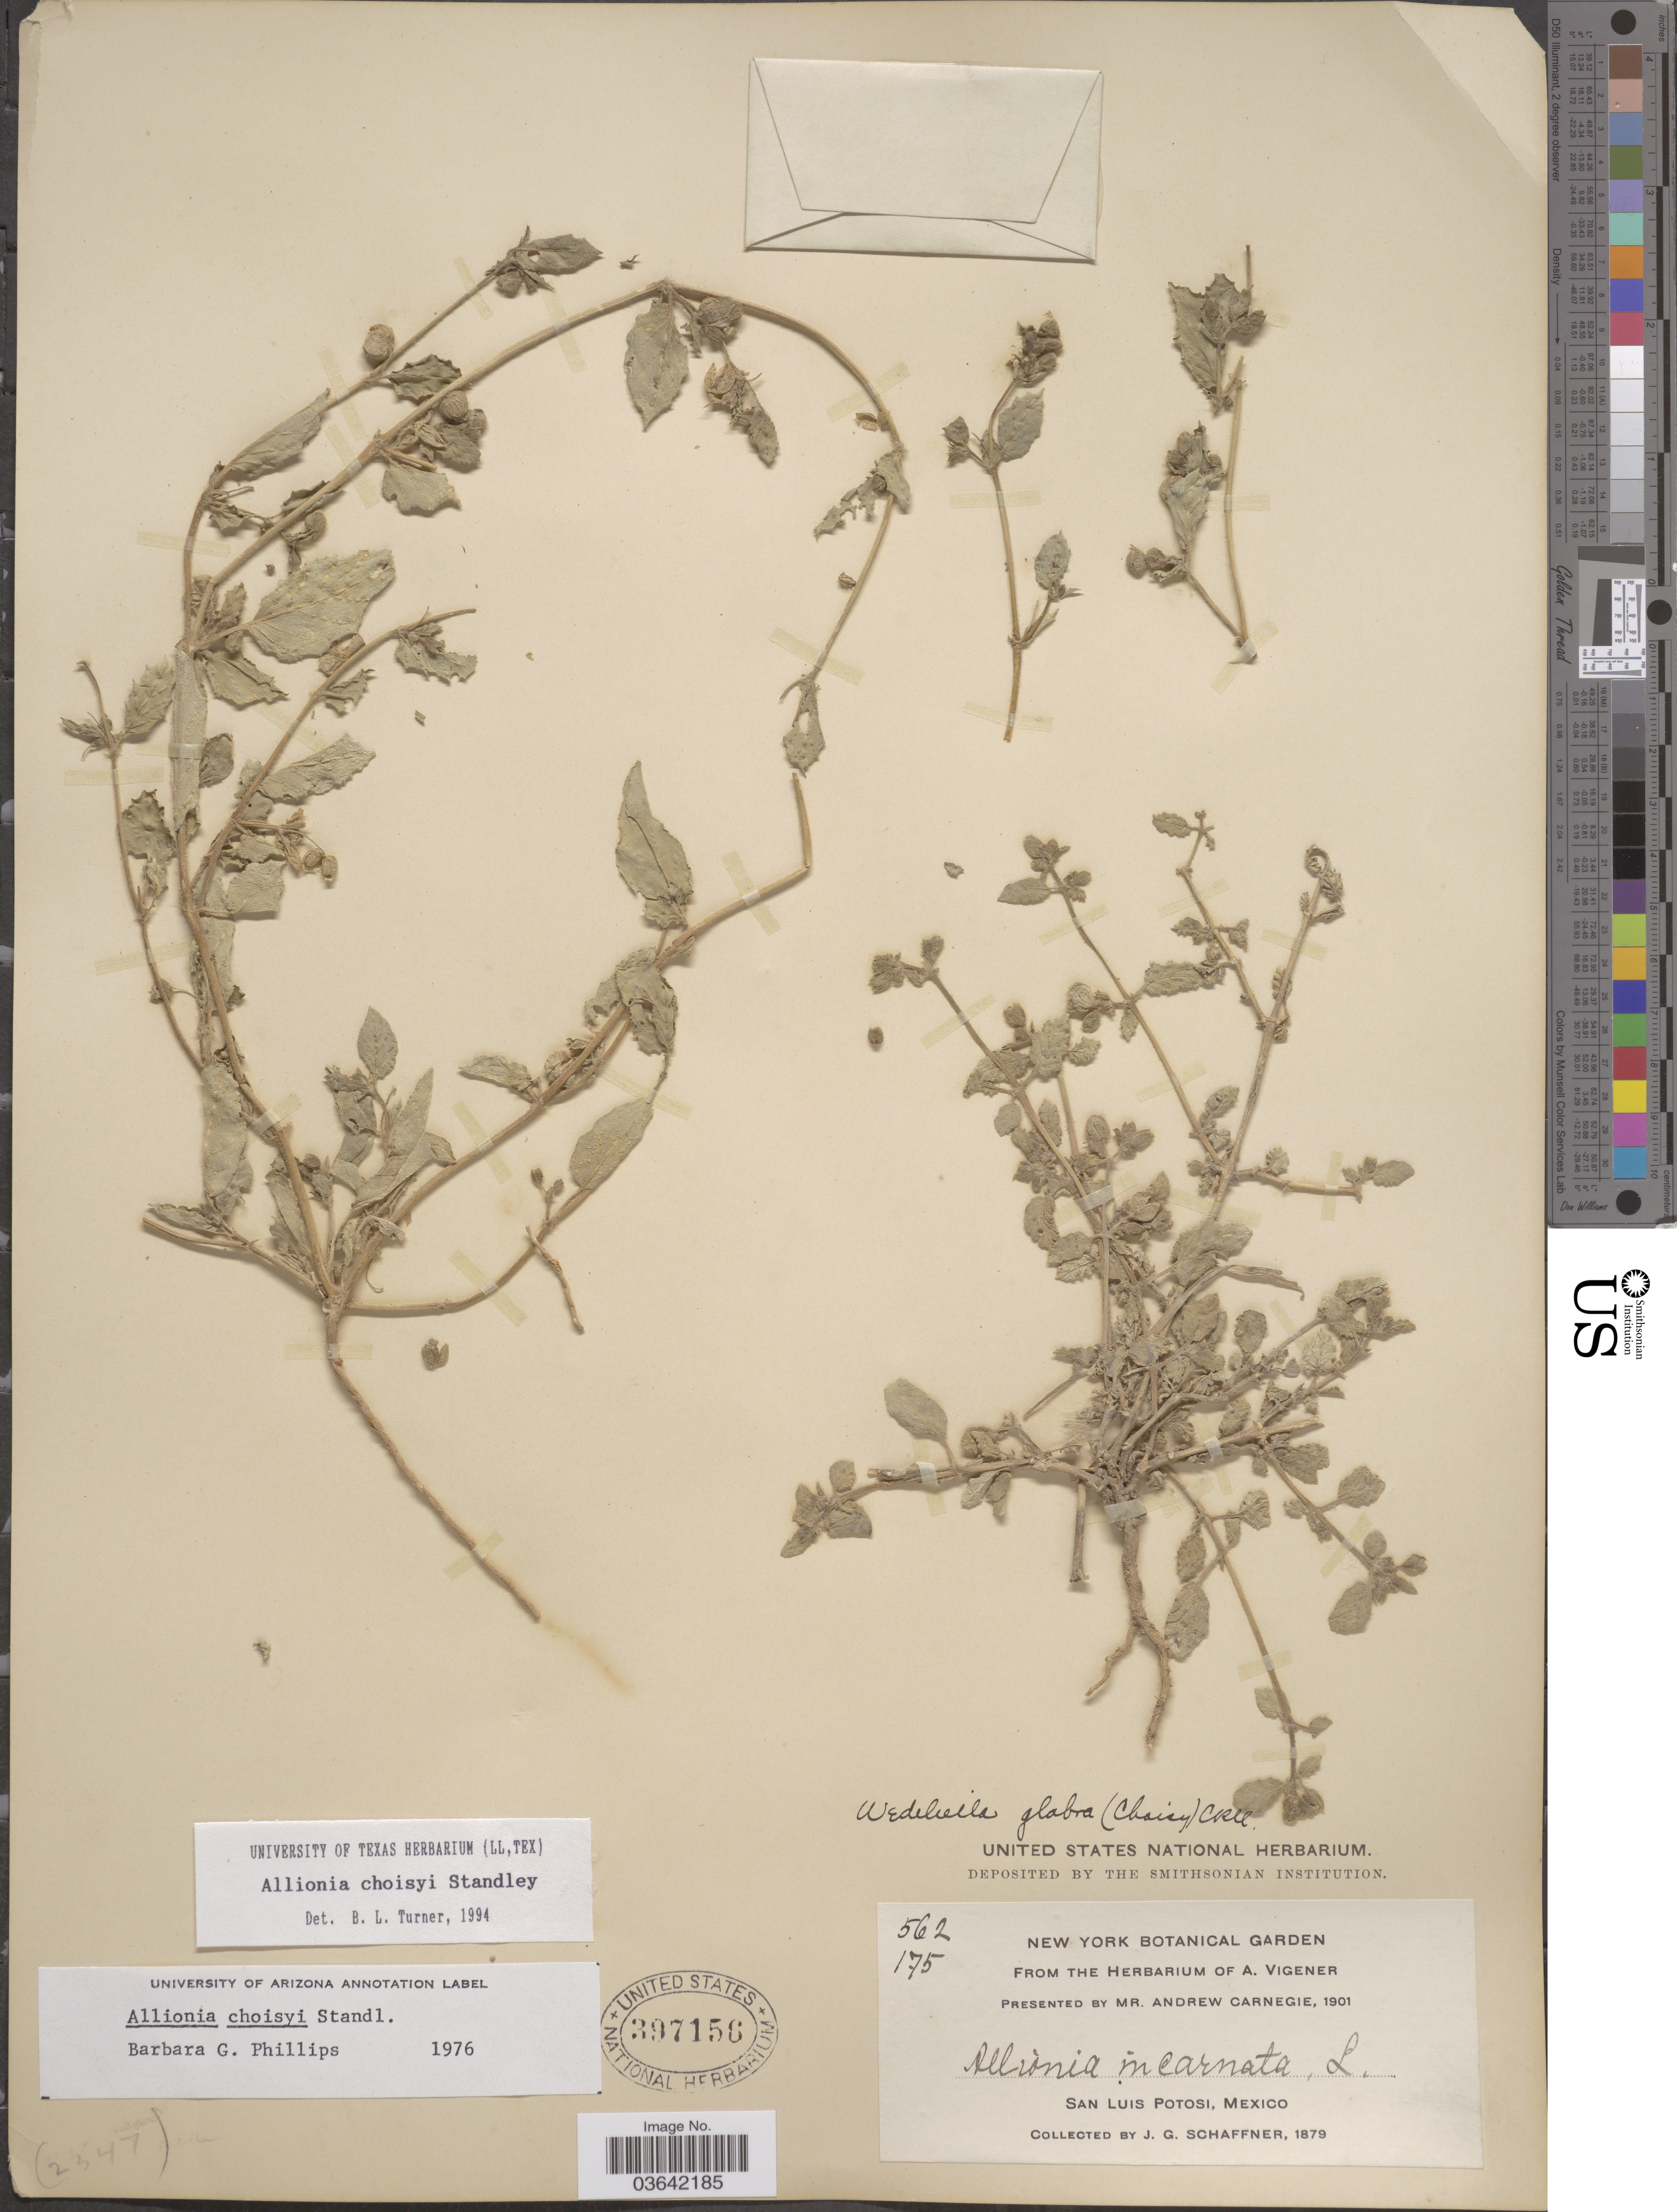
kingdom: Plantae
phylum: Tracheophyta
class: Magnoliopsida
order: Caryophyllales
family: Nyctaginaceae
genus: Allionia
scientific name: Allionia choisyi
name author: Standl.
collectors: J. G. Schaffner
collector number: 562/175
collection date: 1879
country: Mexico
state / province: San Luis Potosí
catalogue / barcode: US 397156